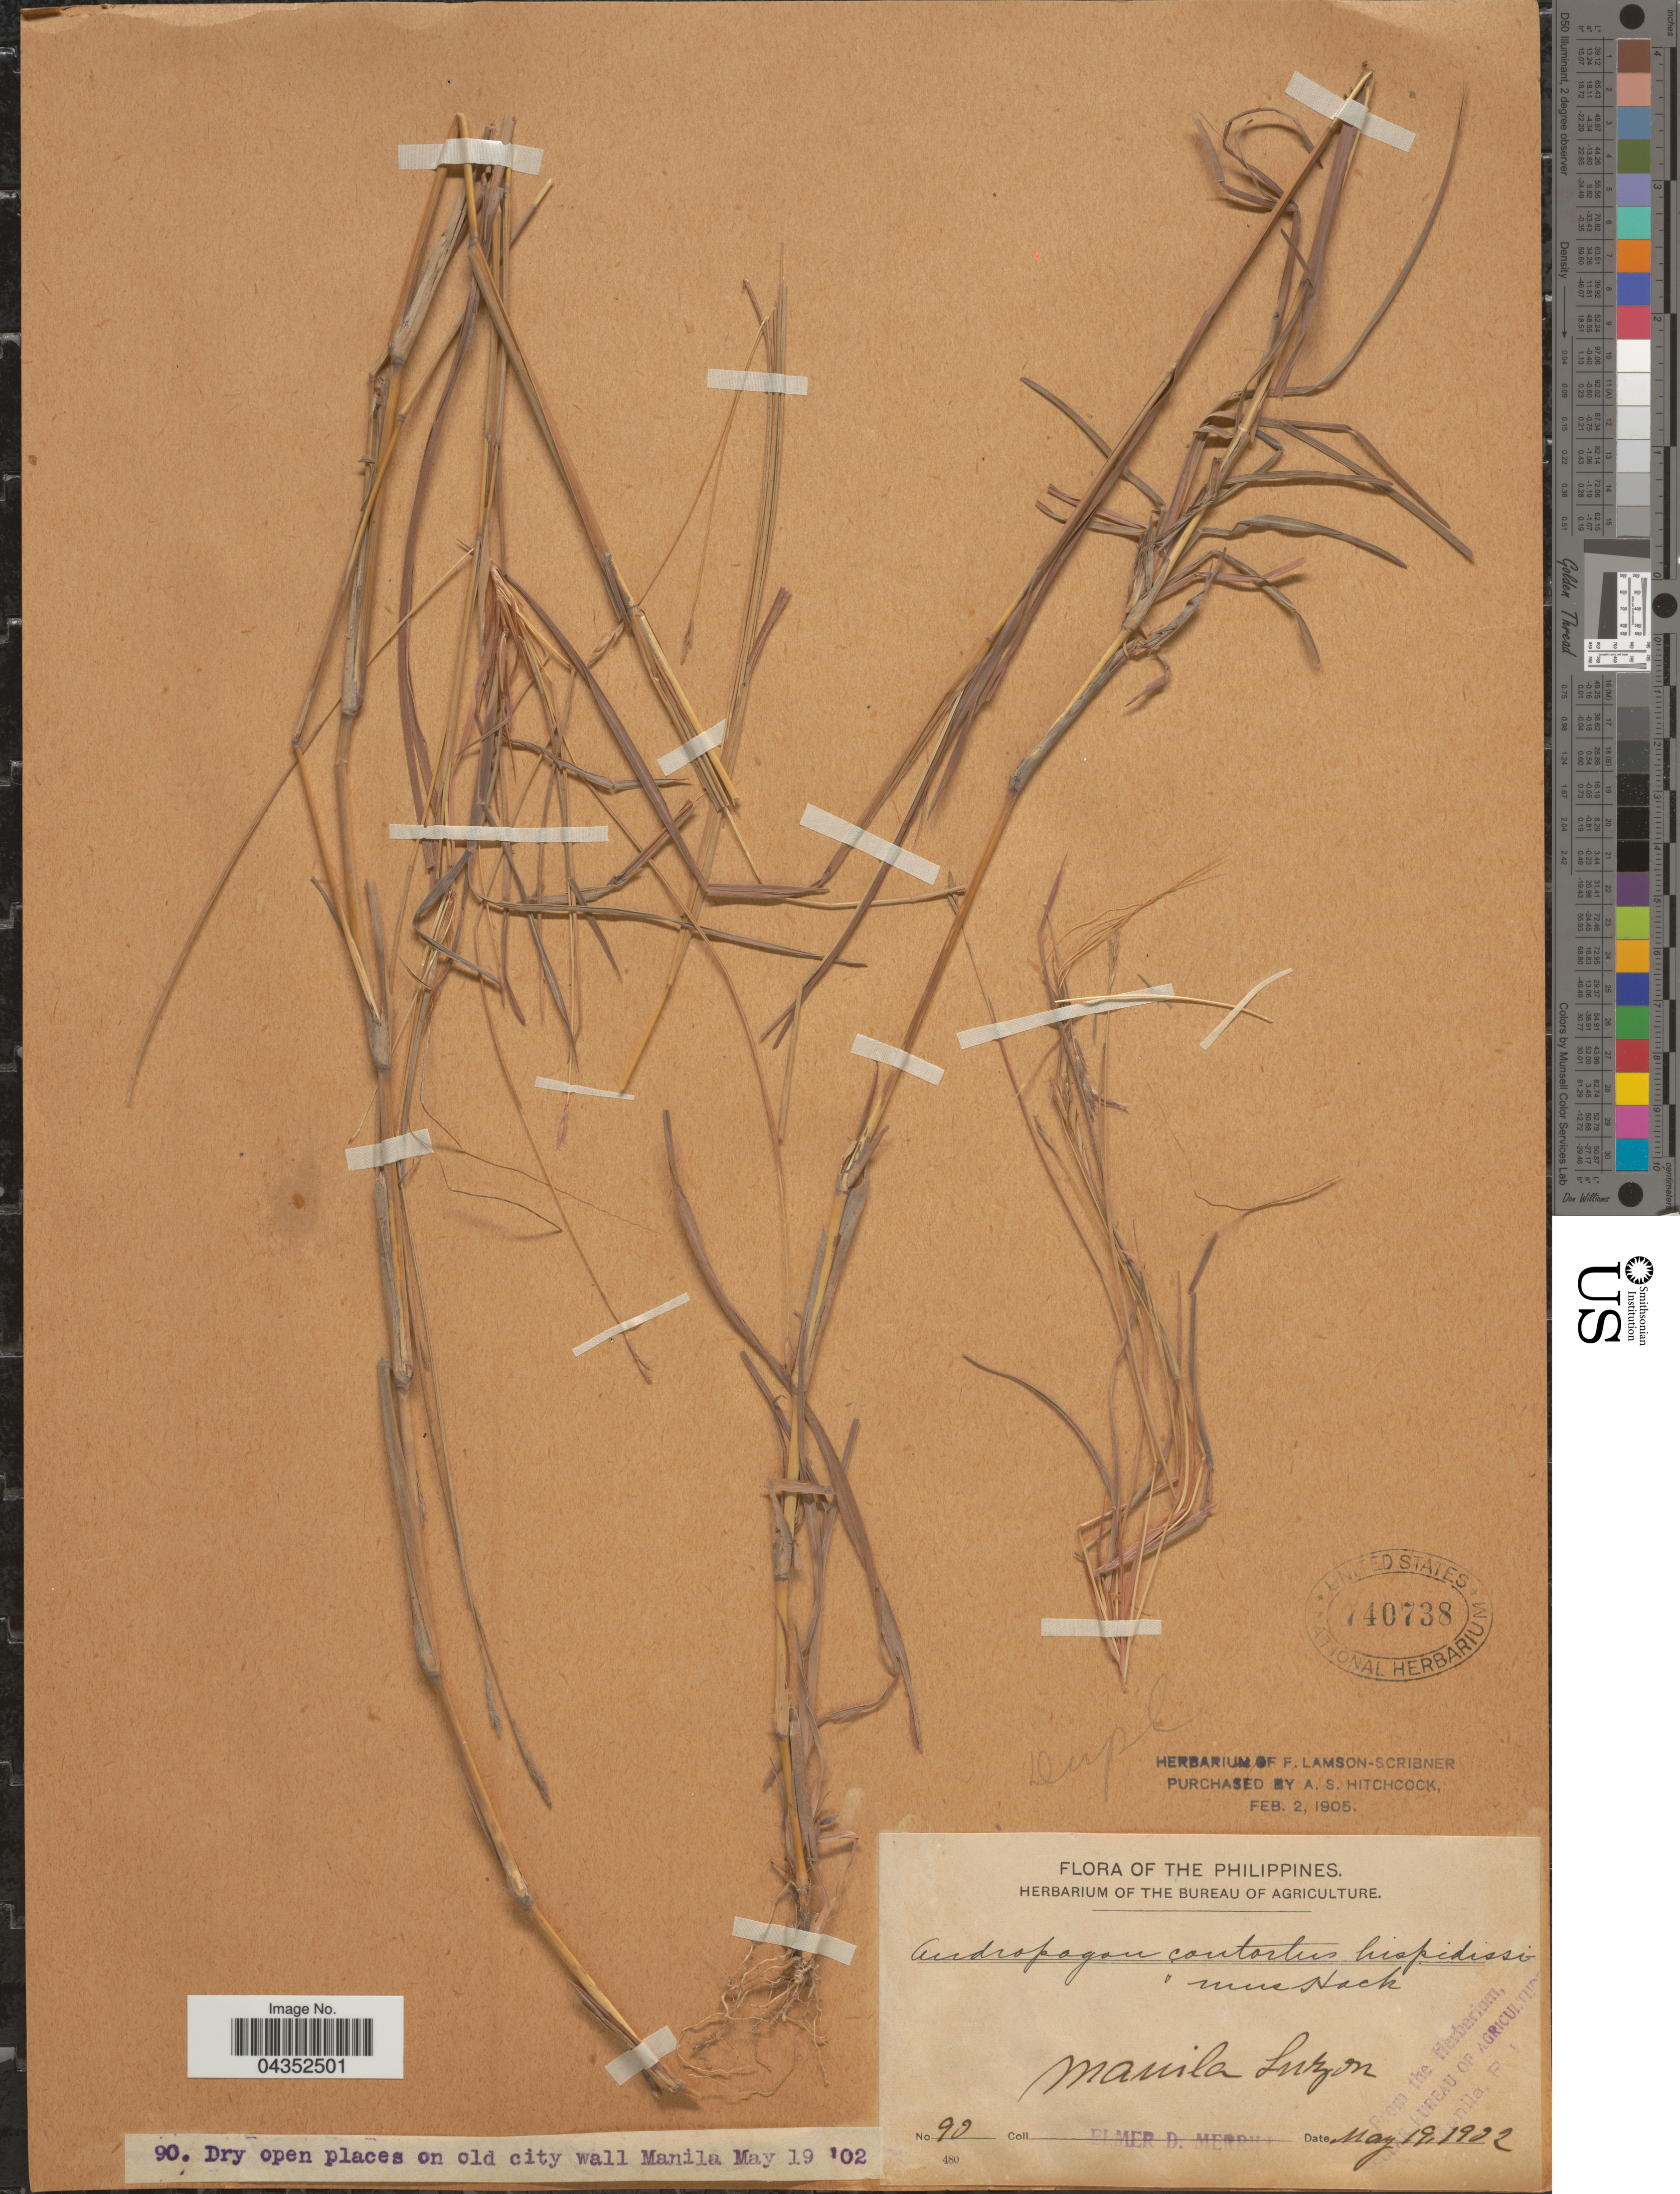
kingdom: Plantae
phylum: Tracheophyta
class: Liliopsida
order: Poales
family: Poaceae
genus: Heteropogon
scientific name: Heteropogon contortus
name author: (L.) P. Beauv. ex Roem. & Schult.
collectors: E. D. Merrill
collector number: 90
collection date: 1902-05-19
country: Philippines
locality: Manila. Luzon.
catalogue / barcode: US 740738